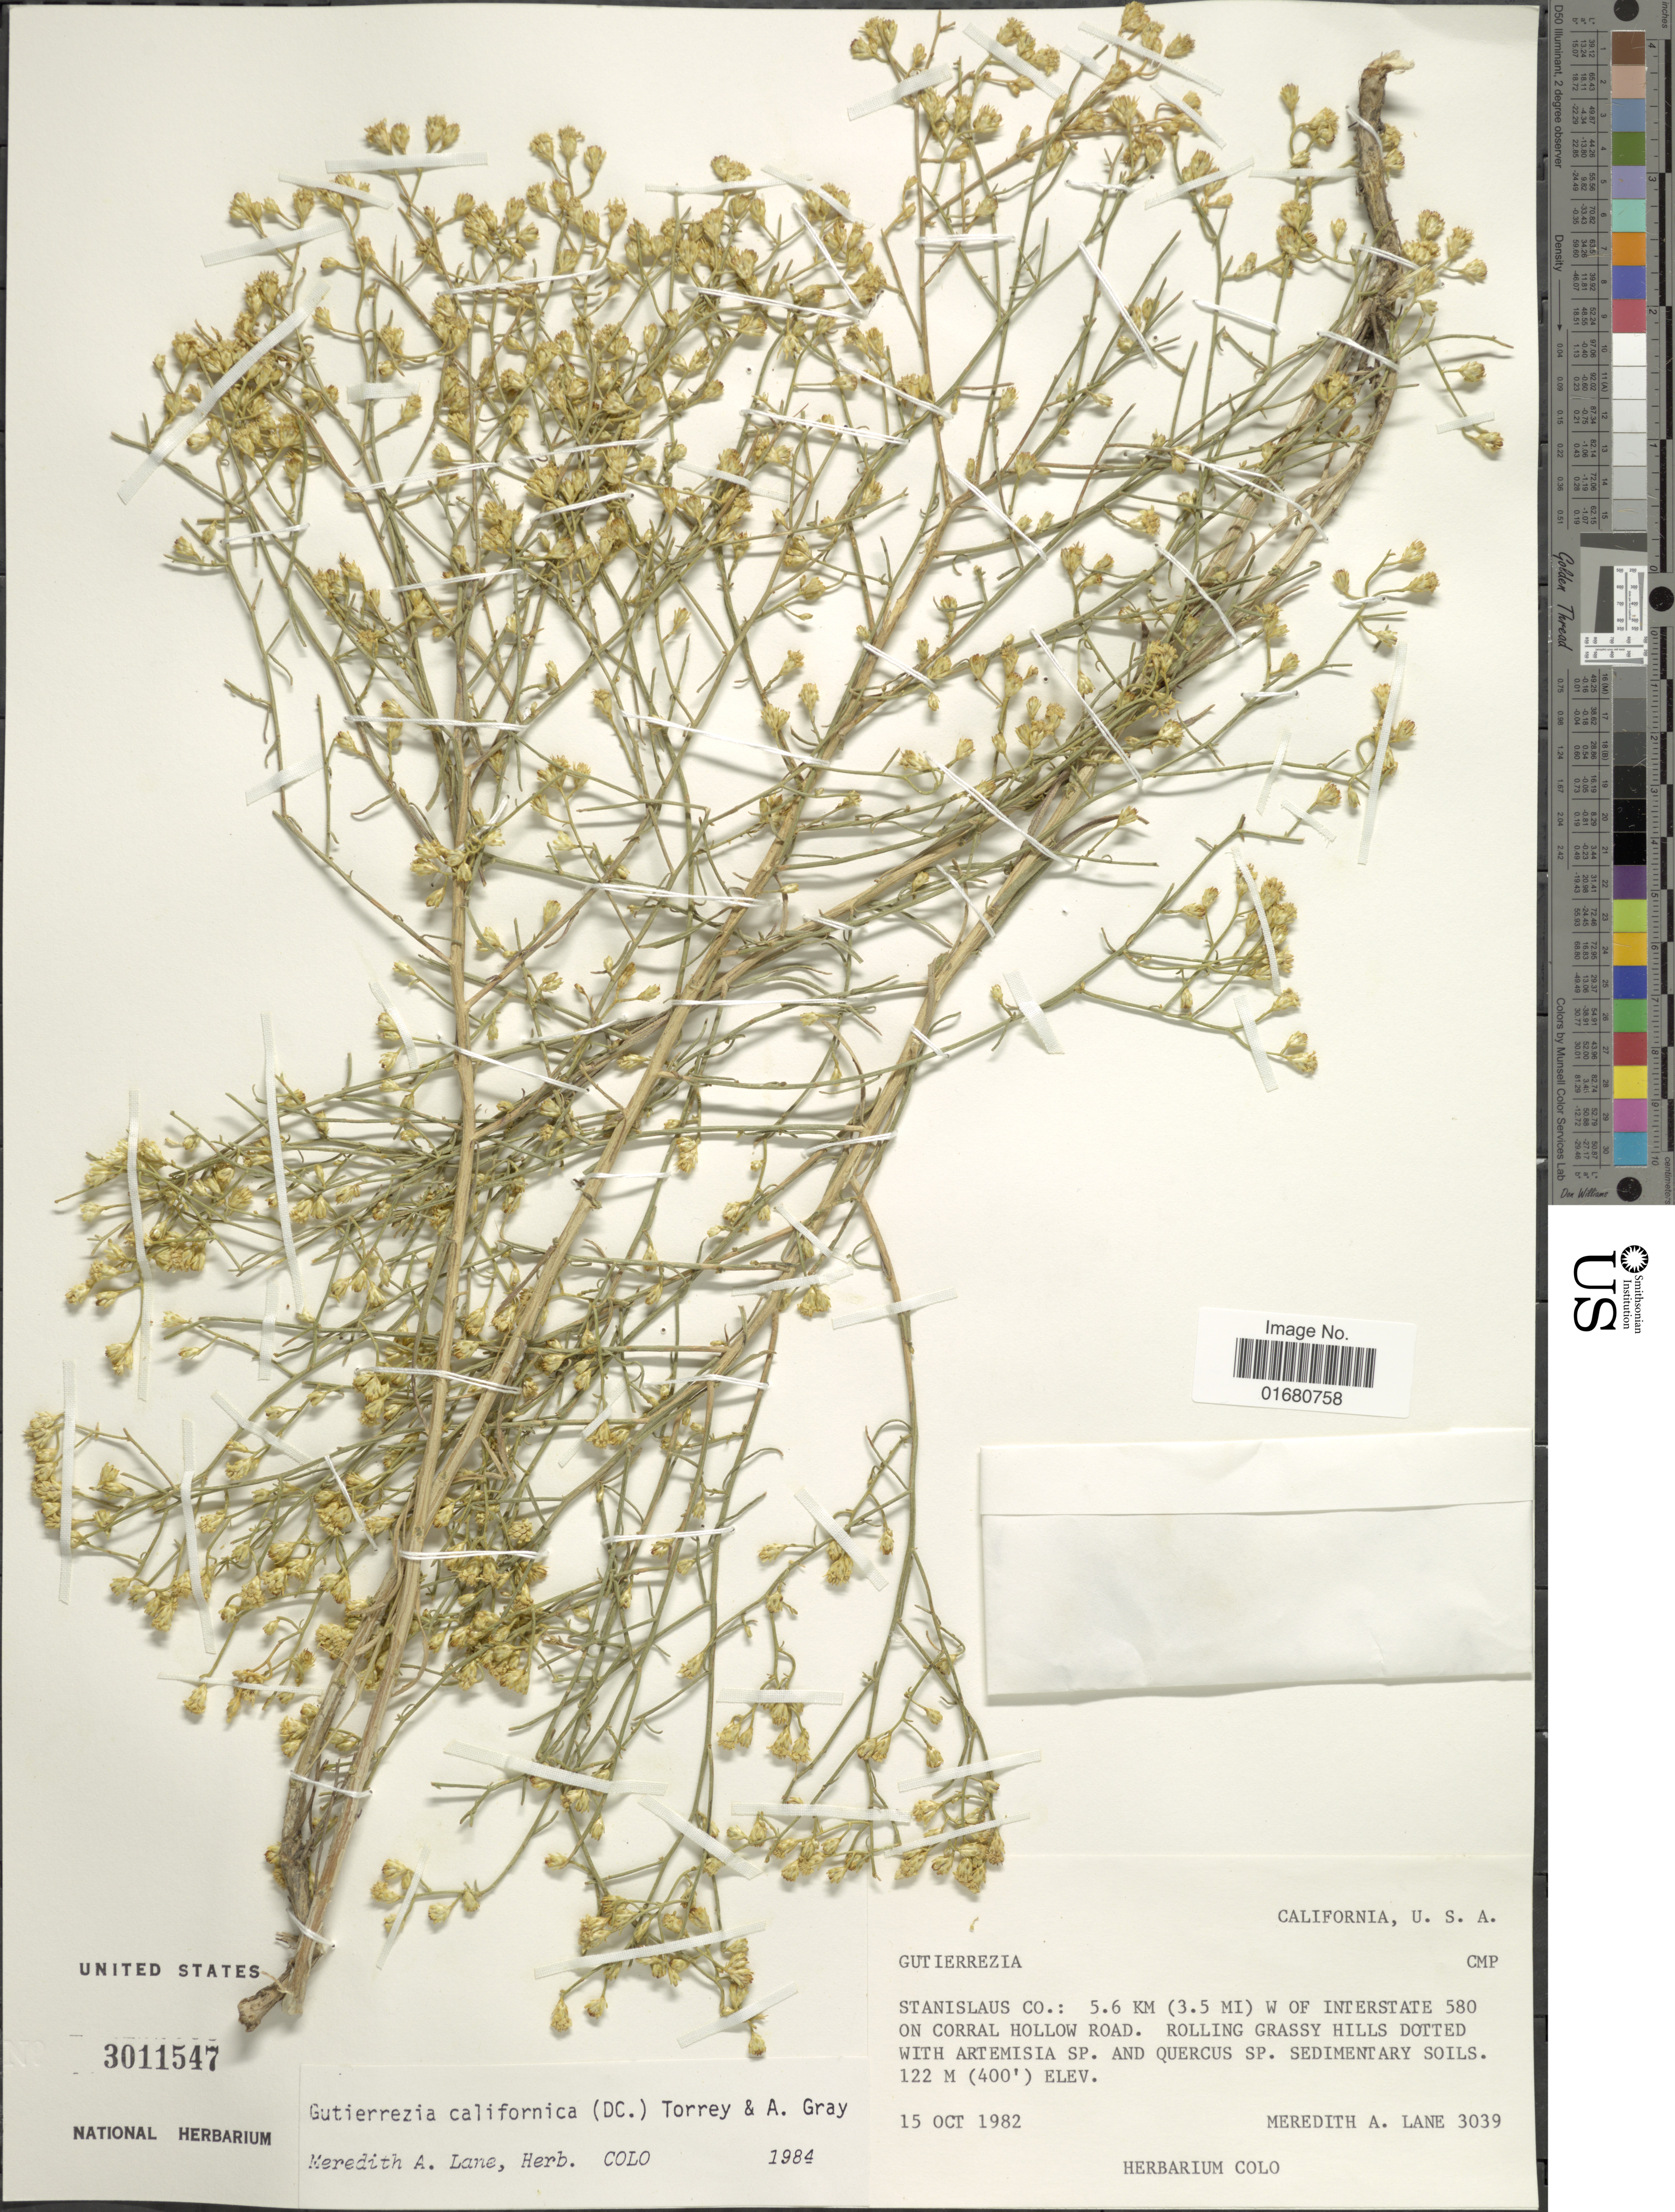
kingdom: Plantae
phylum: Tracheophyta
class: Magnoliopsida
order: Asterales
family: Asteraceae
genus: Gutierrezia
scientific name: Gutierrezia californica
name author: Torr. & A. Gray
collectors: M. A. Lane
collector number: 3039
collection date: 1982-10-15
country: United States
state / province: California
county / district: Stanislaus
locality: Stanislaus Co.: 5.6 km (3.5 mi) W of Interstate 580 on Corral Hollow Road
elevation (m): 122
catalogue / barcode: US 3011547